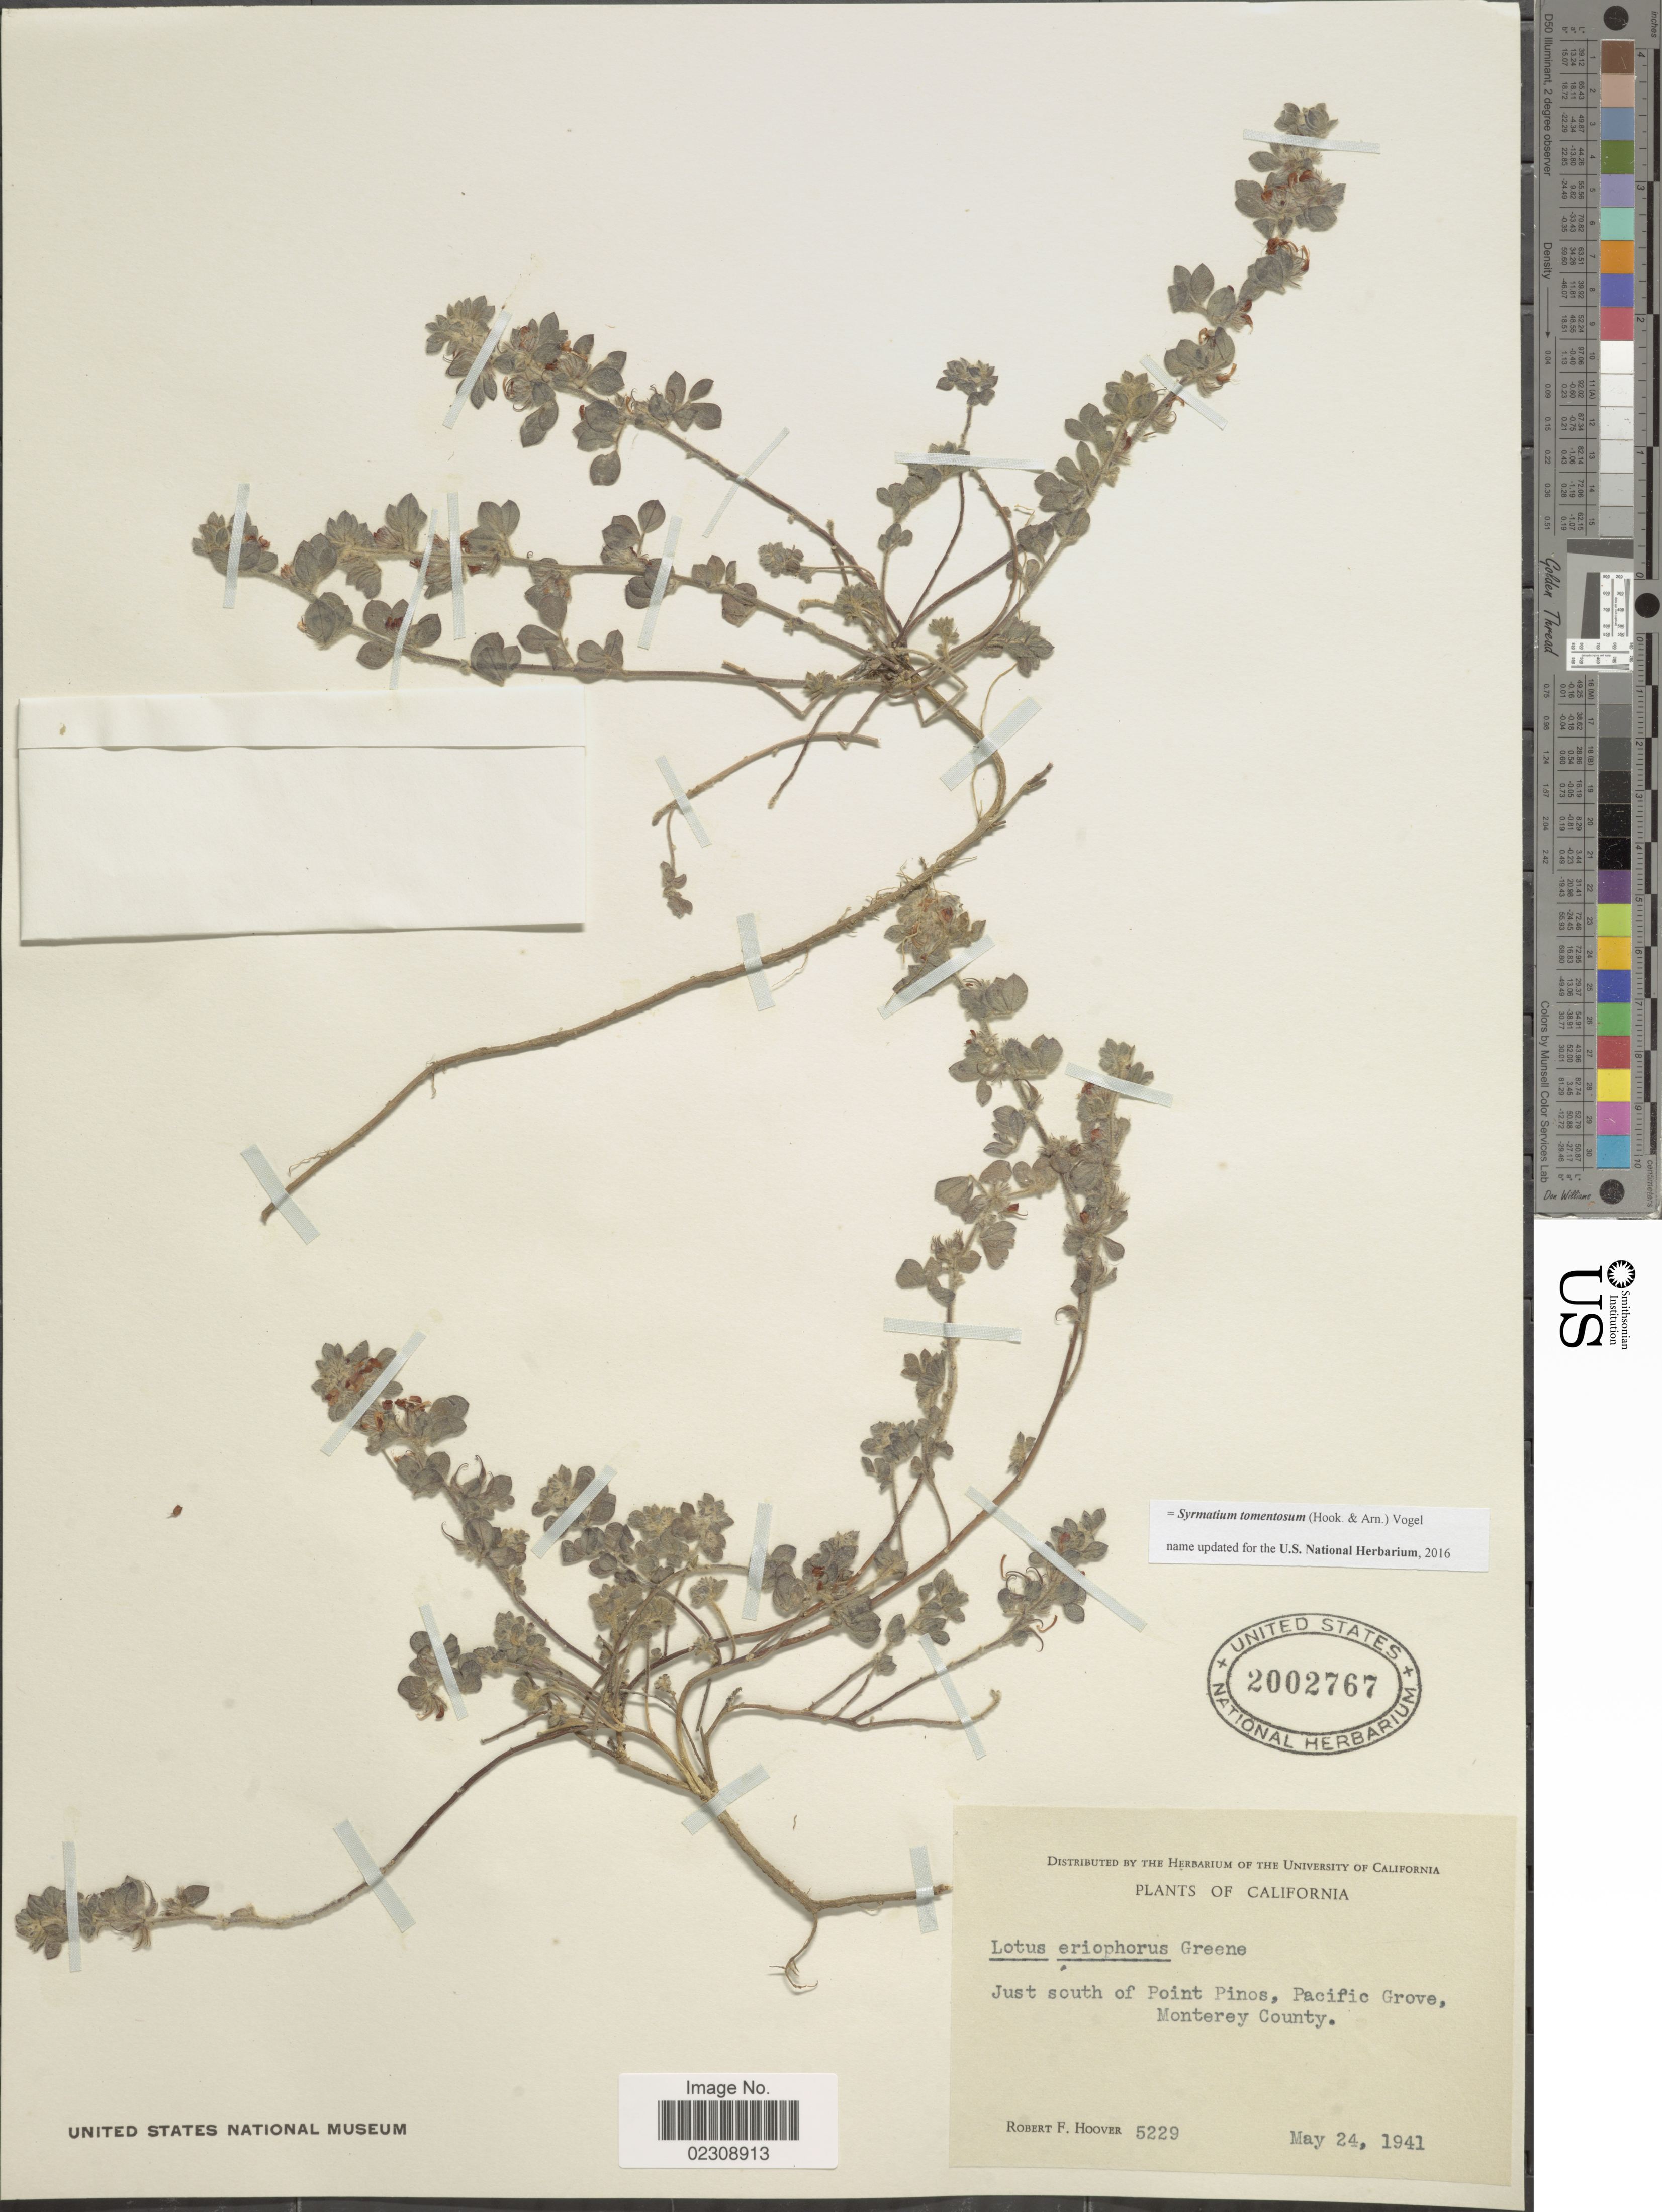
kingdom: Plantae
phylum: Tracheophyta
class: Magnoliopsida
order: Fabales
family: Fabaceae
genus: Syrmatium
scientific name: Syrmatium tomentosum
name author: (Hook. & Arn.) Vogel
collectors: R. F. Hoover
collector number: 5229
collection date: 1941-05-24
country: United States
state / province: California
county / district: Monterey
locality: Just south of Point Pinos, Pacific Grove, Monterey County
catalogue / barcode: US 2002767